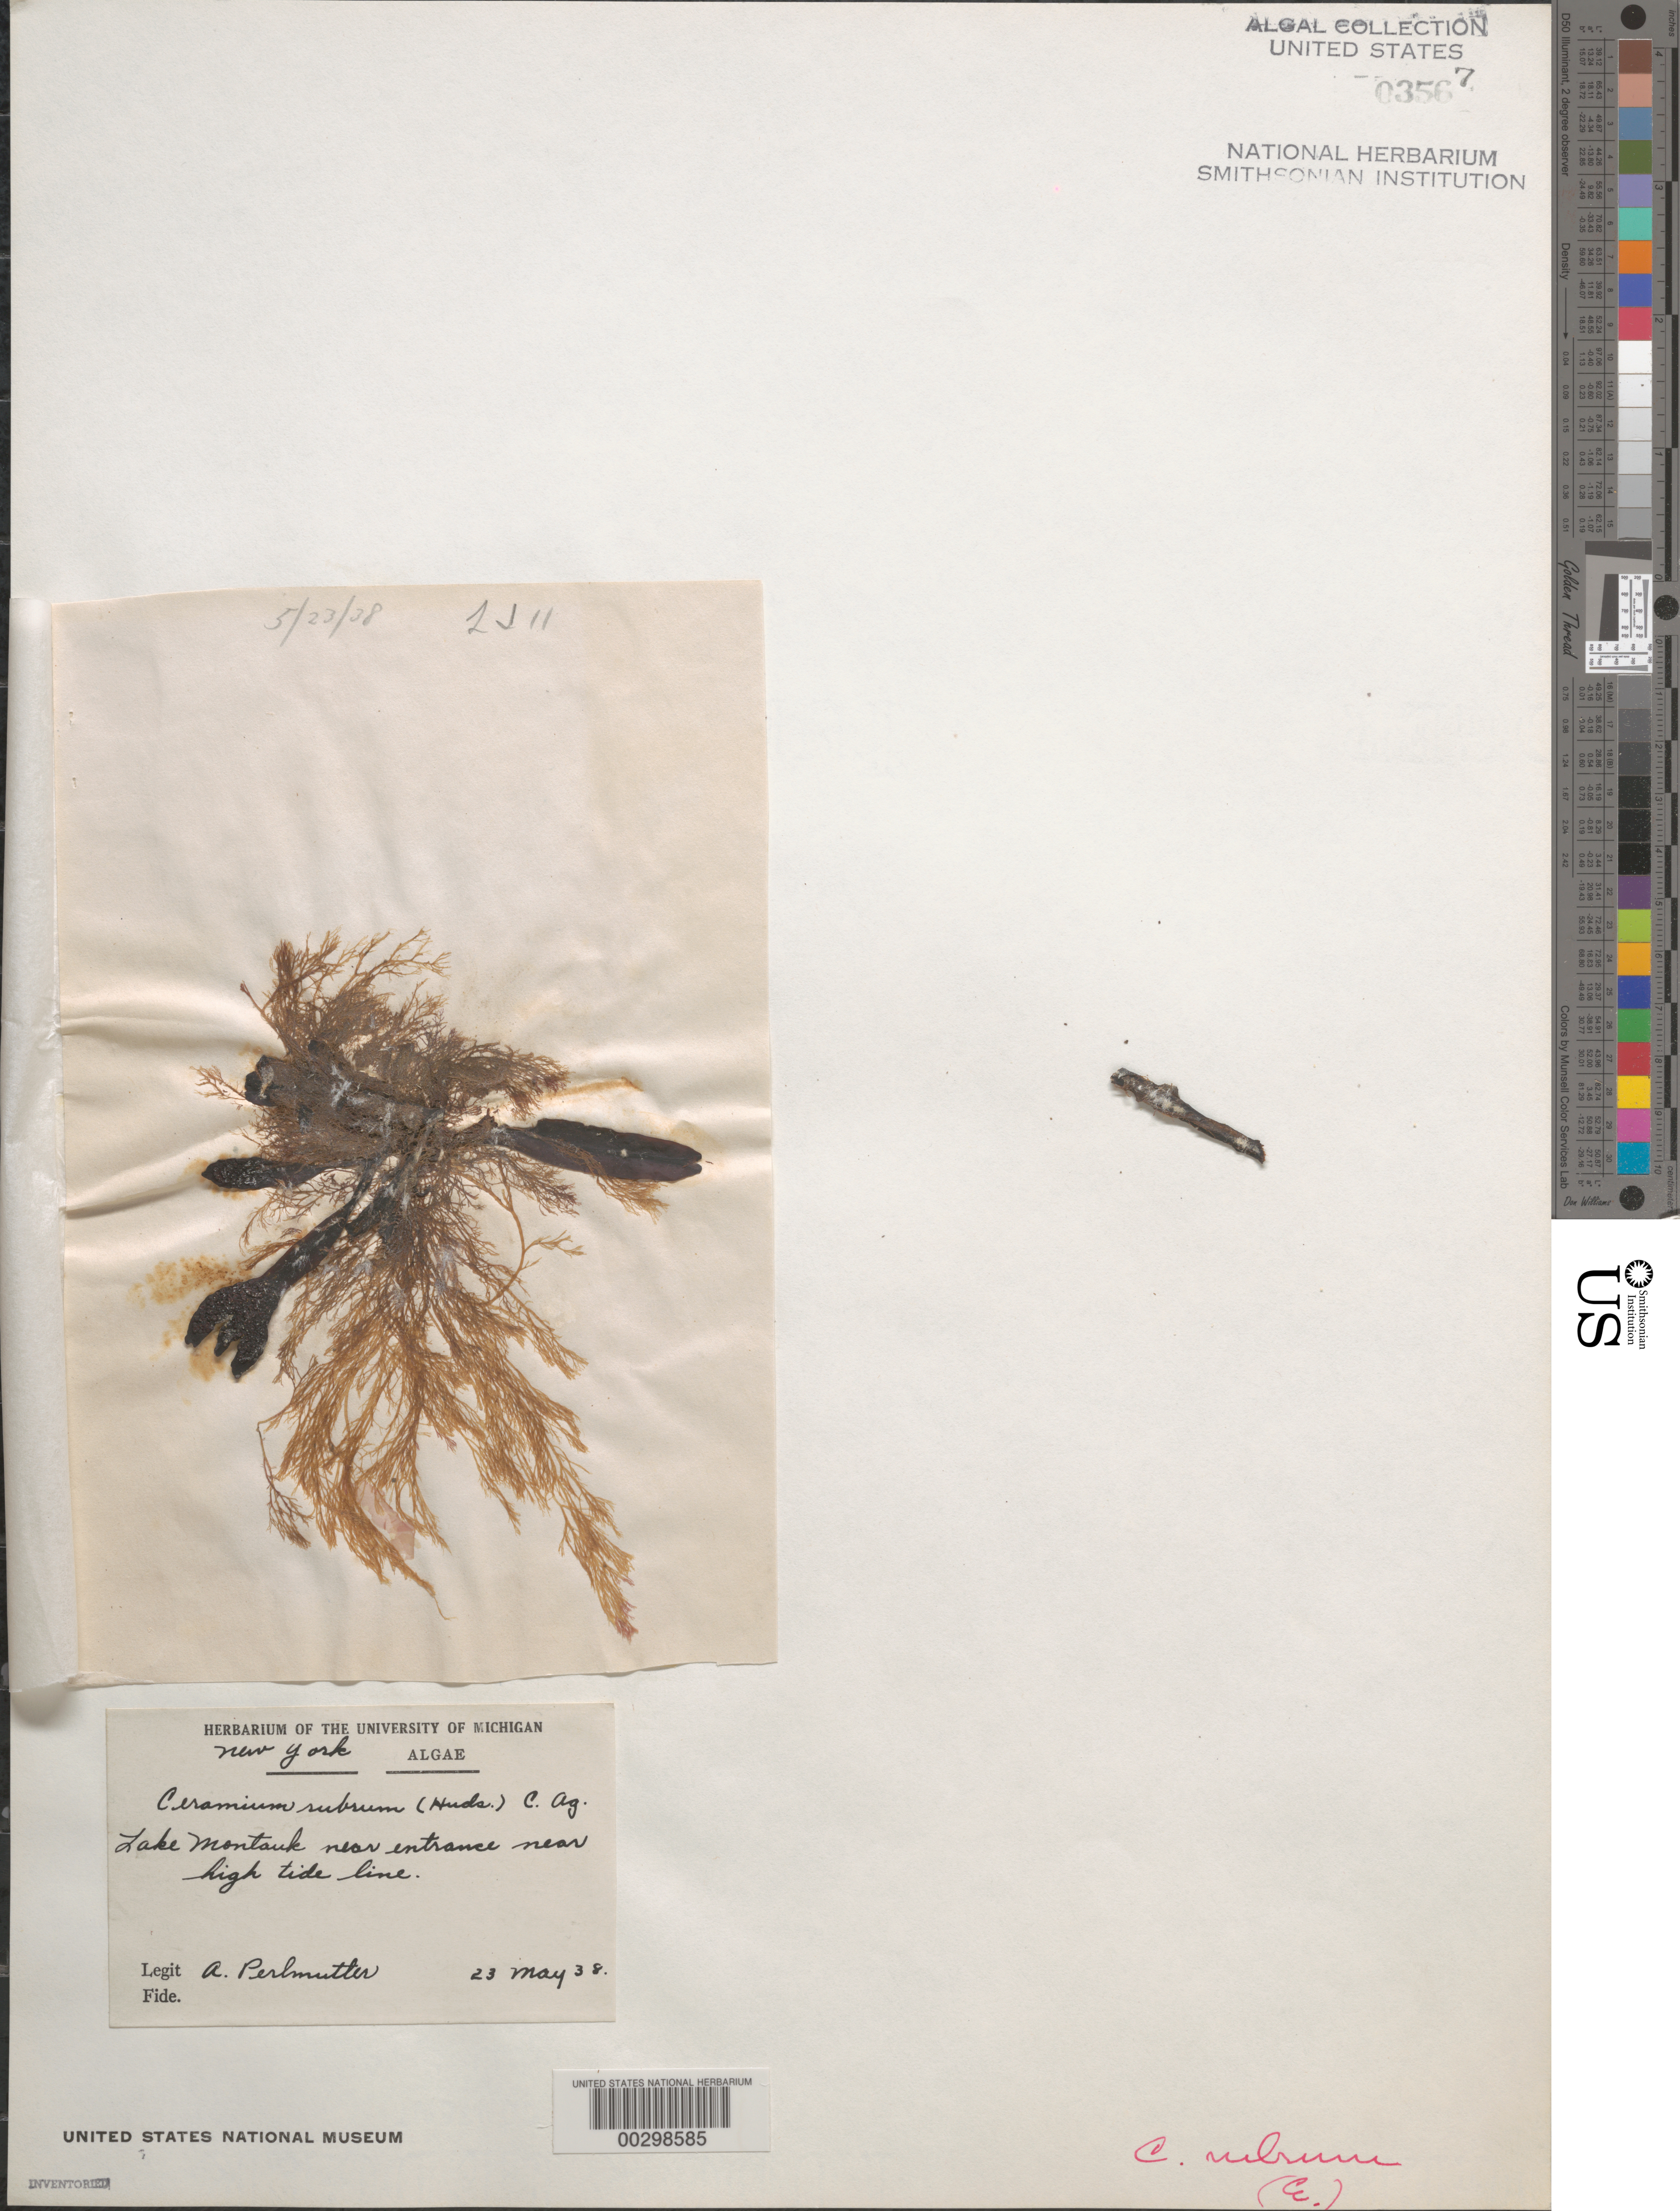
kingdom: Plantae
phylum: Rhodophyta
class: Florideophyceae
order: Ceramiales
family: Ceramiaceae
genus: Ceramium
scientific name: Ceramium rubrum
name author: C. Agardh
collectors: A. Perlmutter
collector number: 11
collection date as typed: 23 May 1938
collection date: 1938-05-23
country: United States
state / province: New York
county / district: Suffolk County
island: Long Island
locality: Lake Montauk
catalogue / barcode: US 3567